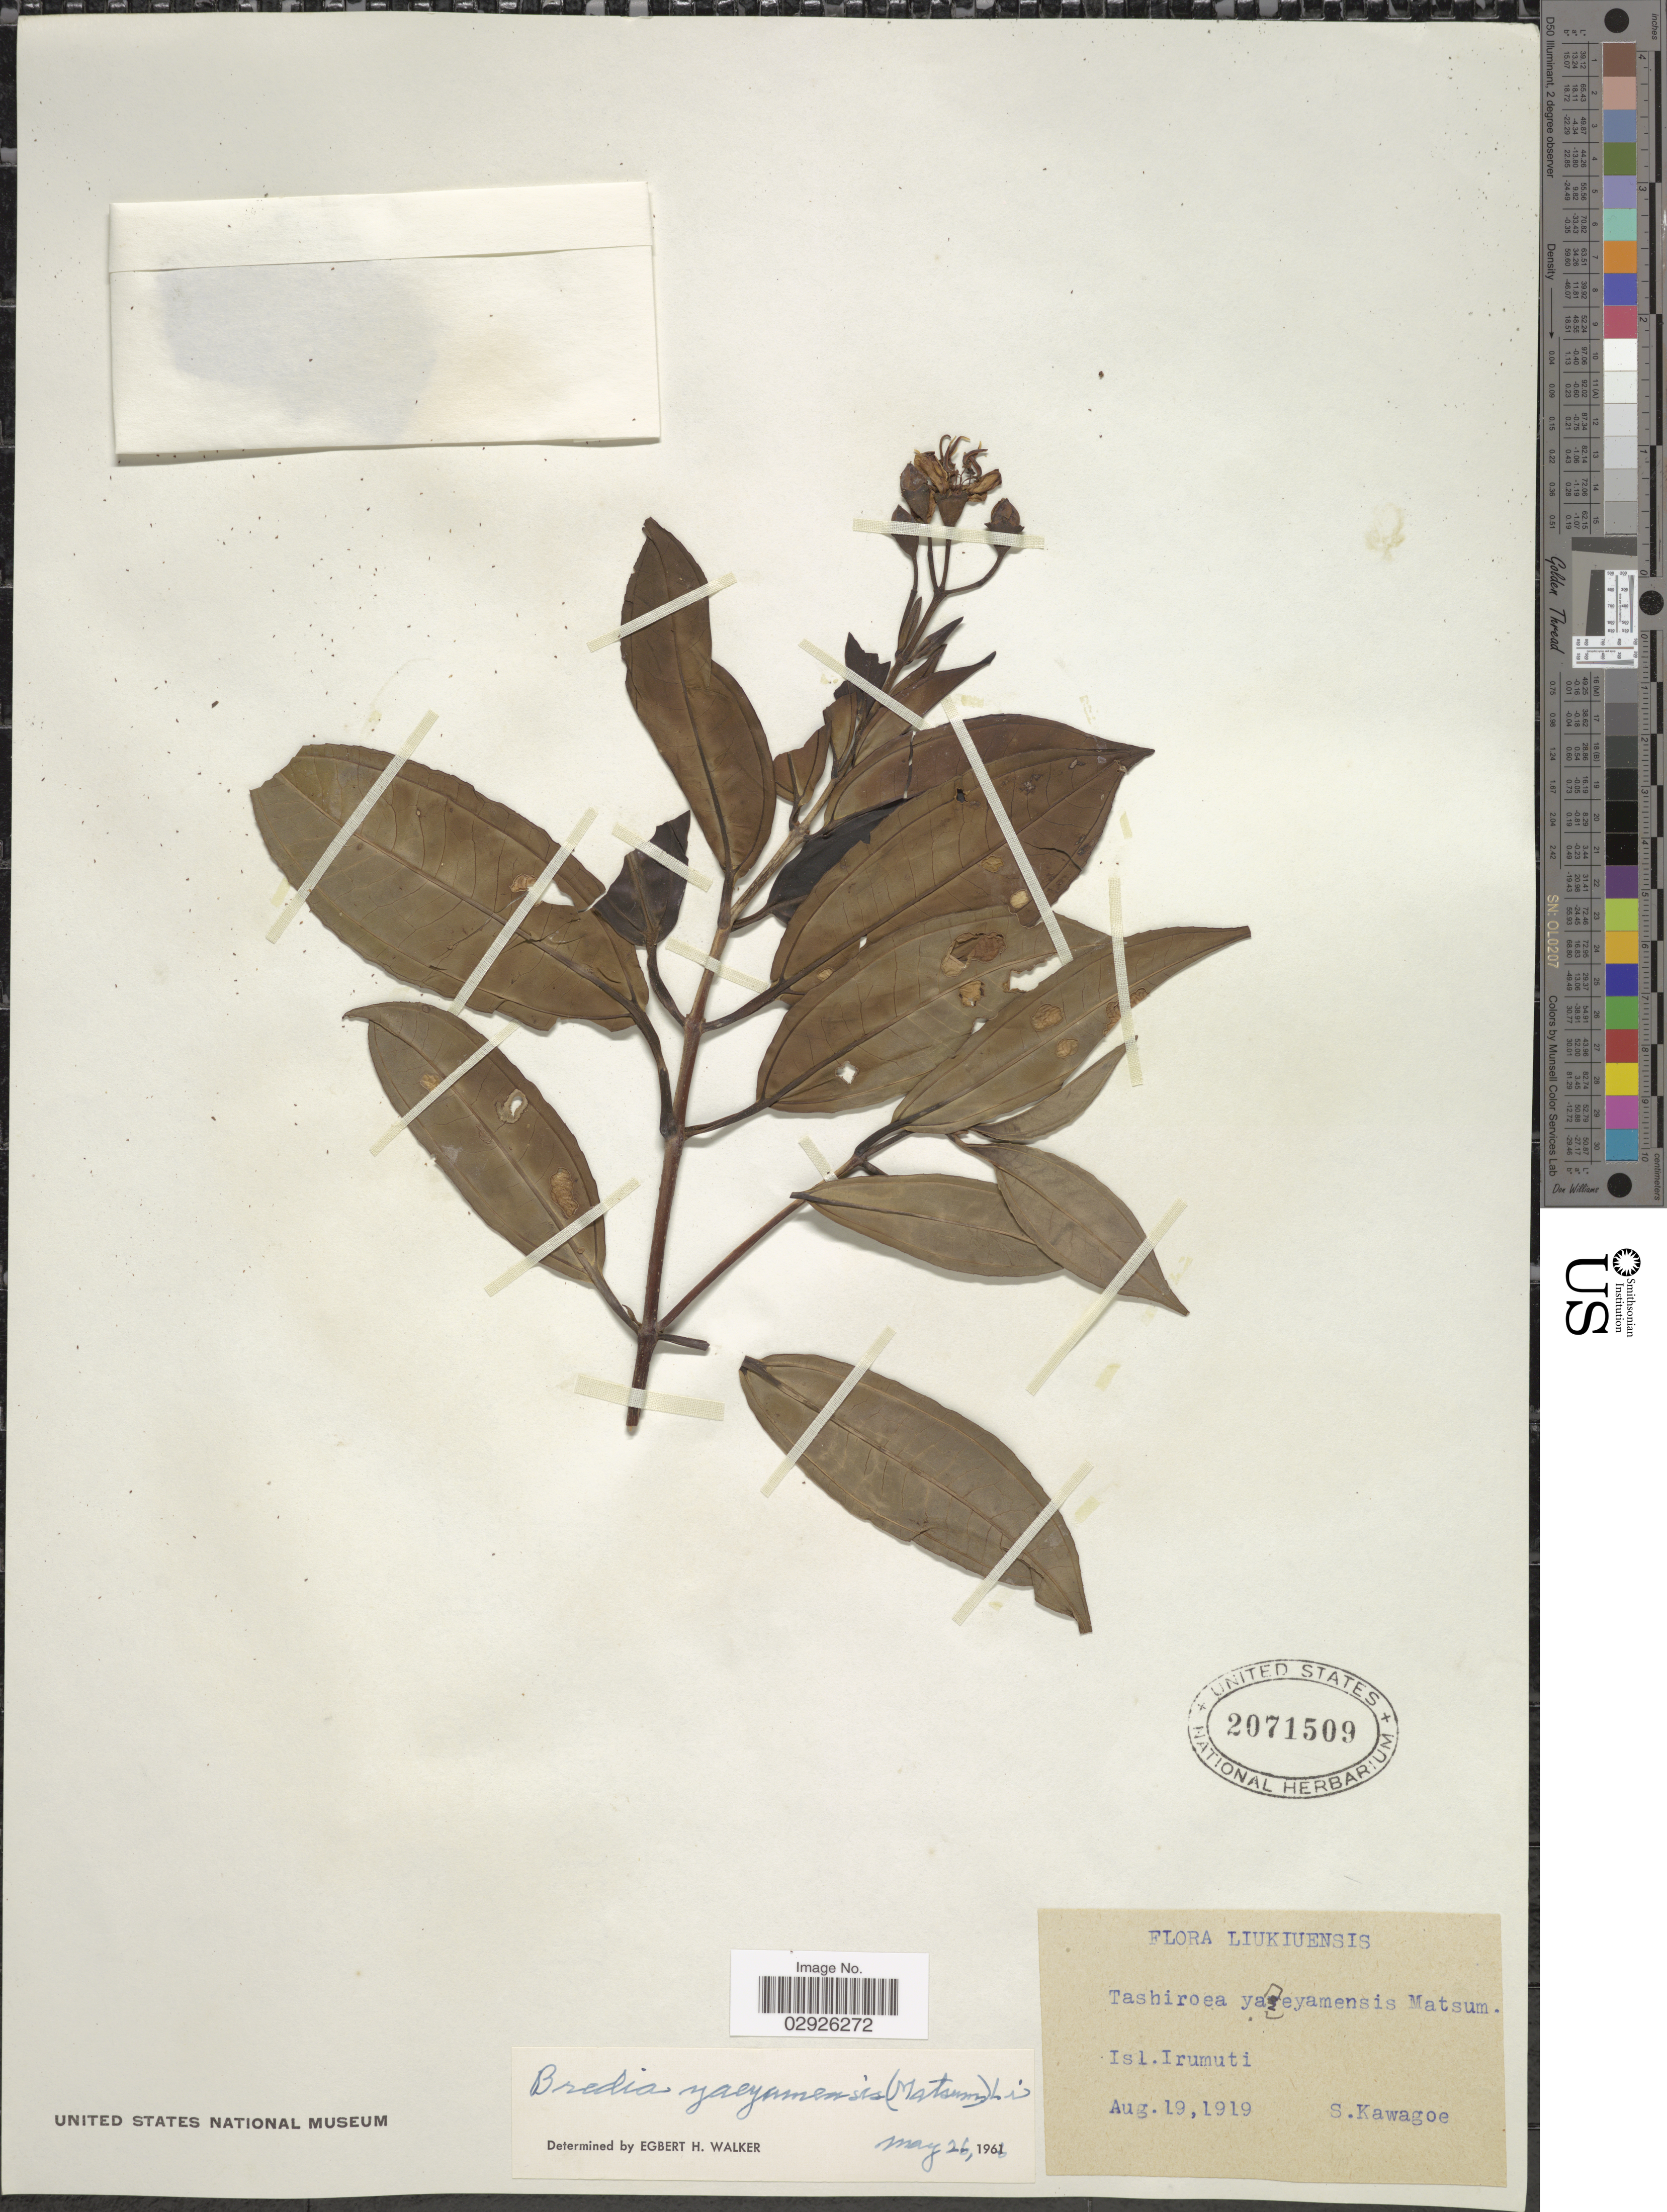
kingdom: Plantae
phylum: Tracheophyta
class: Magnoliopsida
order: Myrtales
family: Melastomataceae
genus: Tashiroea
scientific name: Tashiroea yaeyamensis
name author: Matsum.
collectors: S. Kawagoe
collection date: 1919-08-19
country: Japan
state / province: Okinawa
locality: Liukiuensis, Isl. Irumuti.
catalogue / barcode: US 2071509